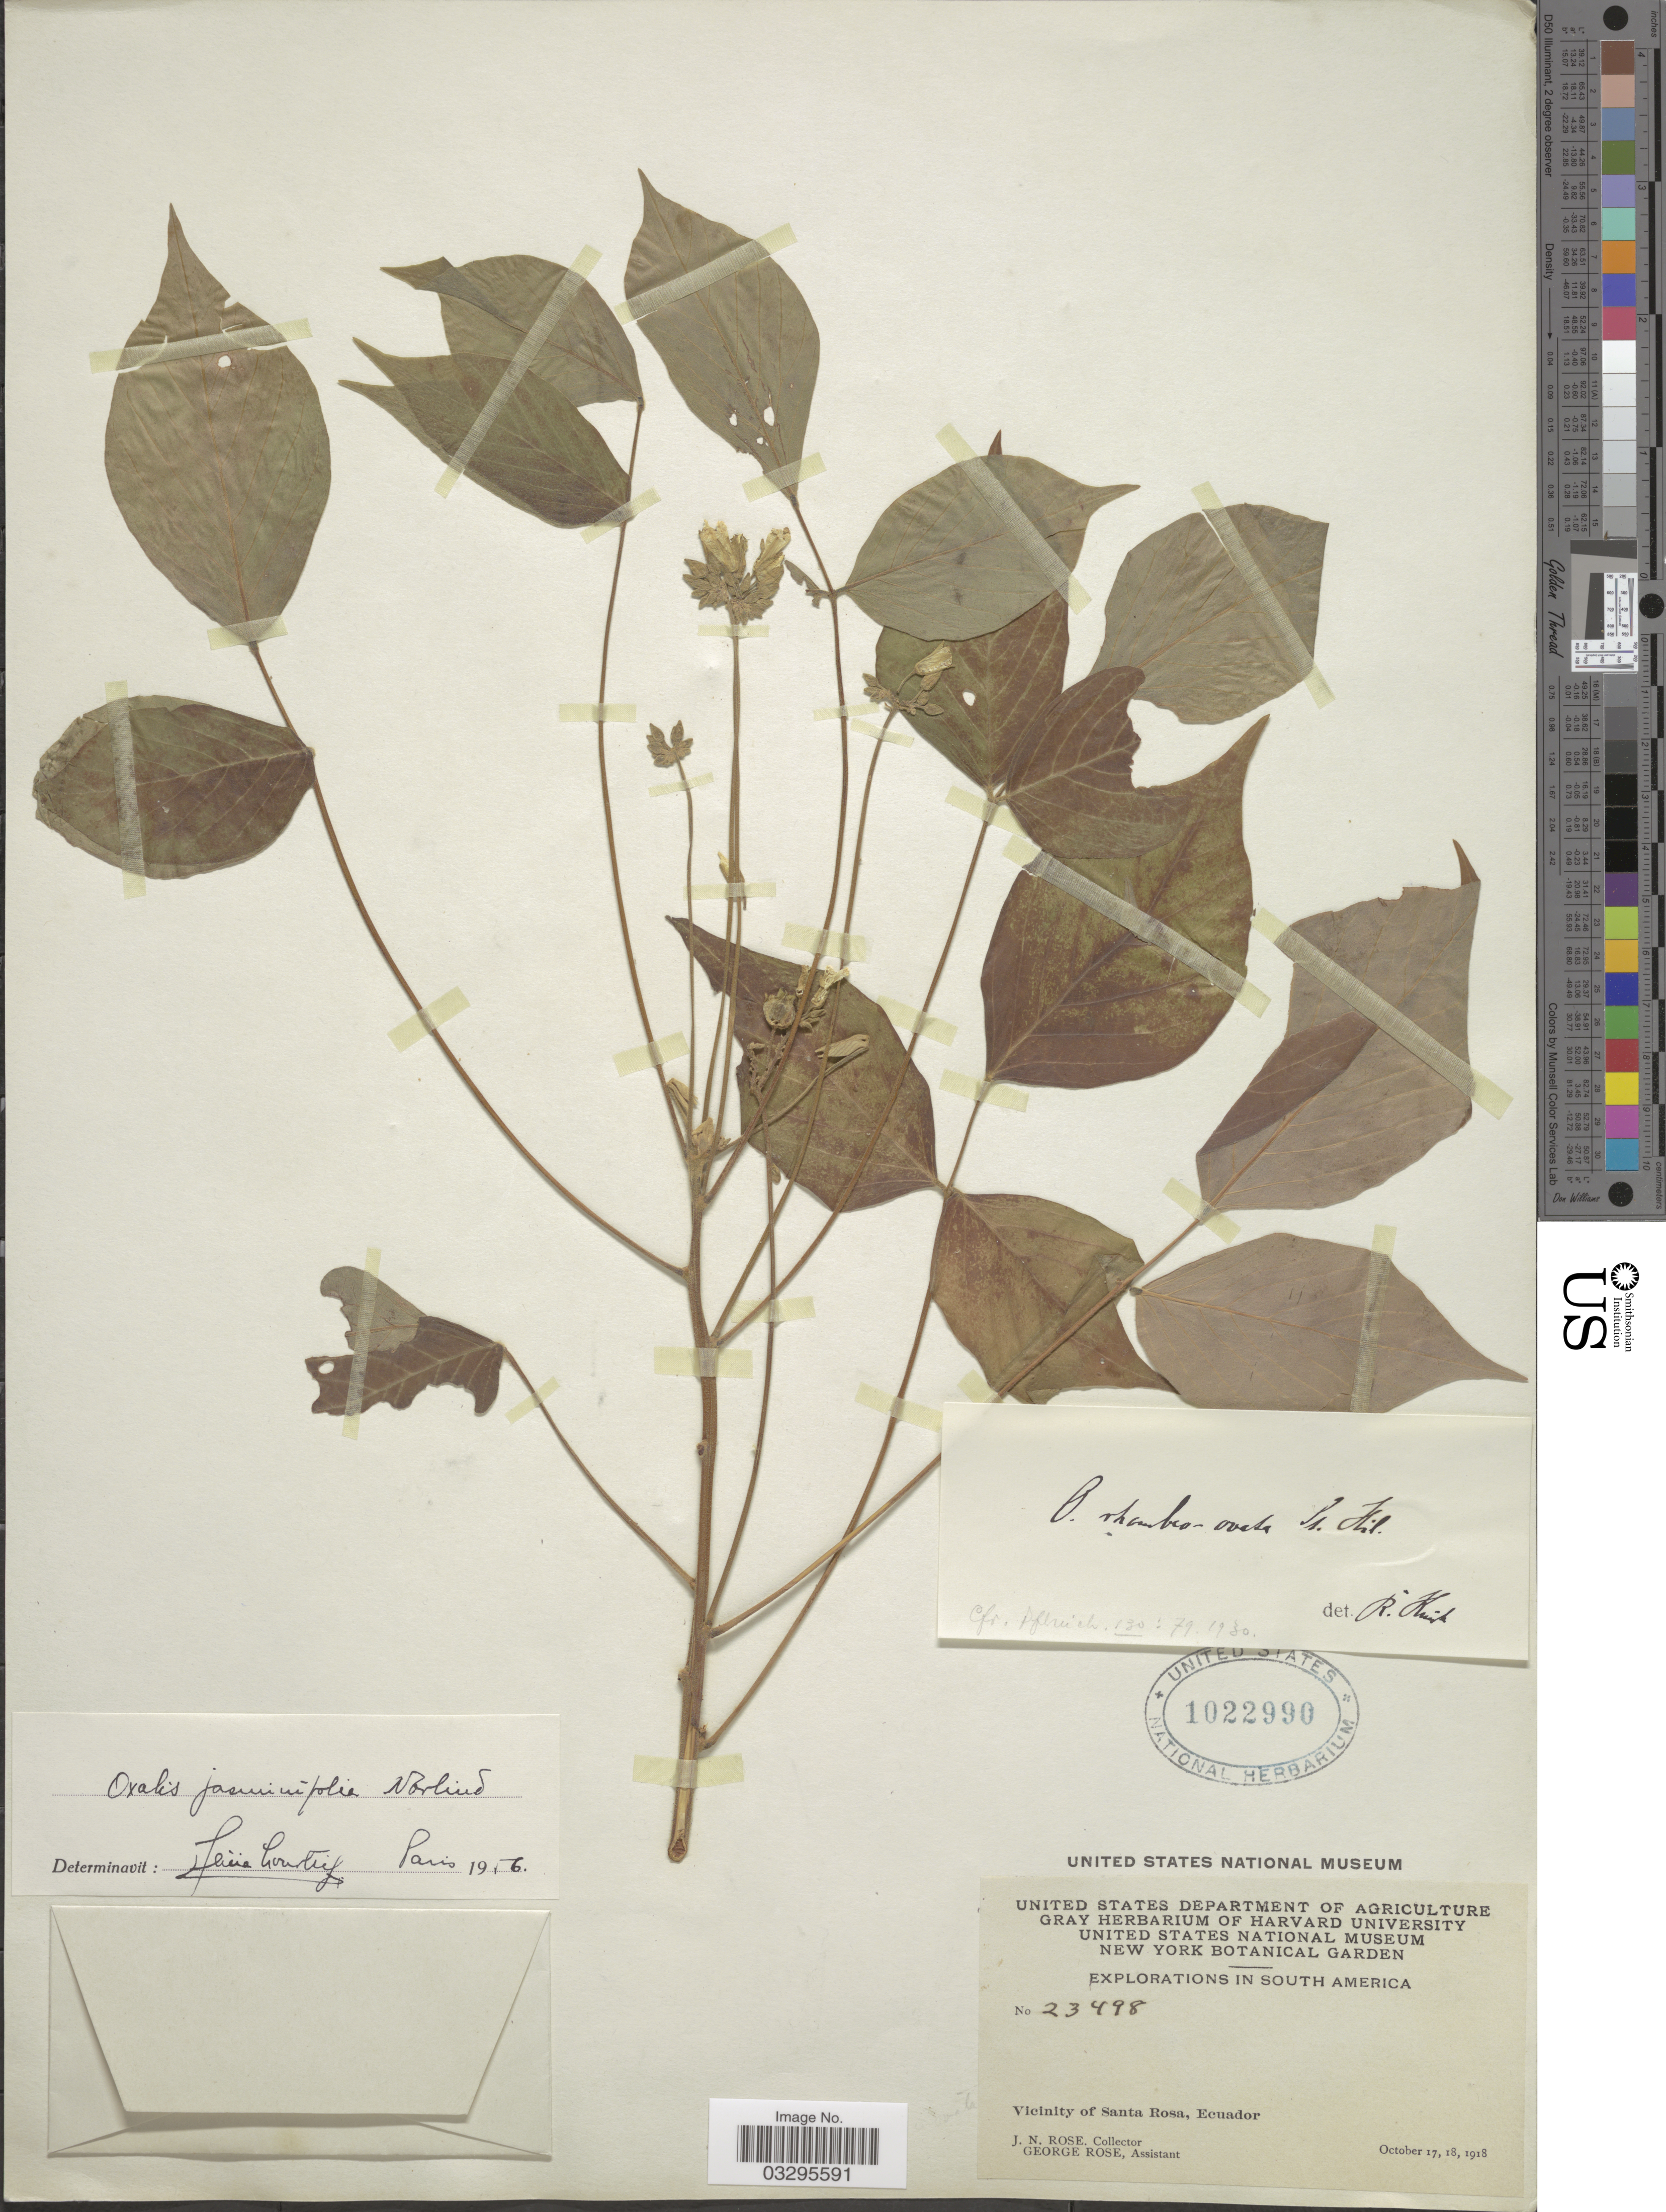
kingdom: Plantae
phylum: Tracheophyta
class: Magnoliopsida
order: Oxalidales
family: Oxalidaceae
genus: Oxalis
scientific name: Oxalis jasminifolia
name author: Norlind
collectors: J. N. Rose & G. Rose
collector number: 23498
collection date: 1918-10-17/1918-10-18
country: Ecuador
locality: Vicinity of Santa Rosa.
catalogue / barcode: US 1022990